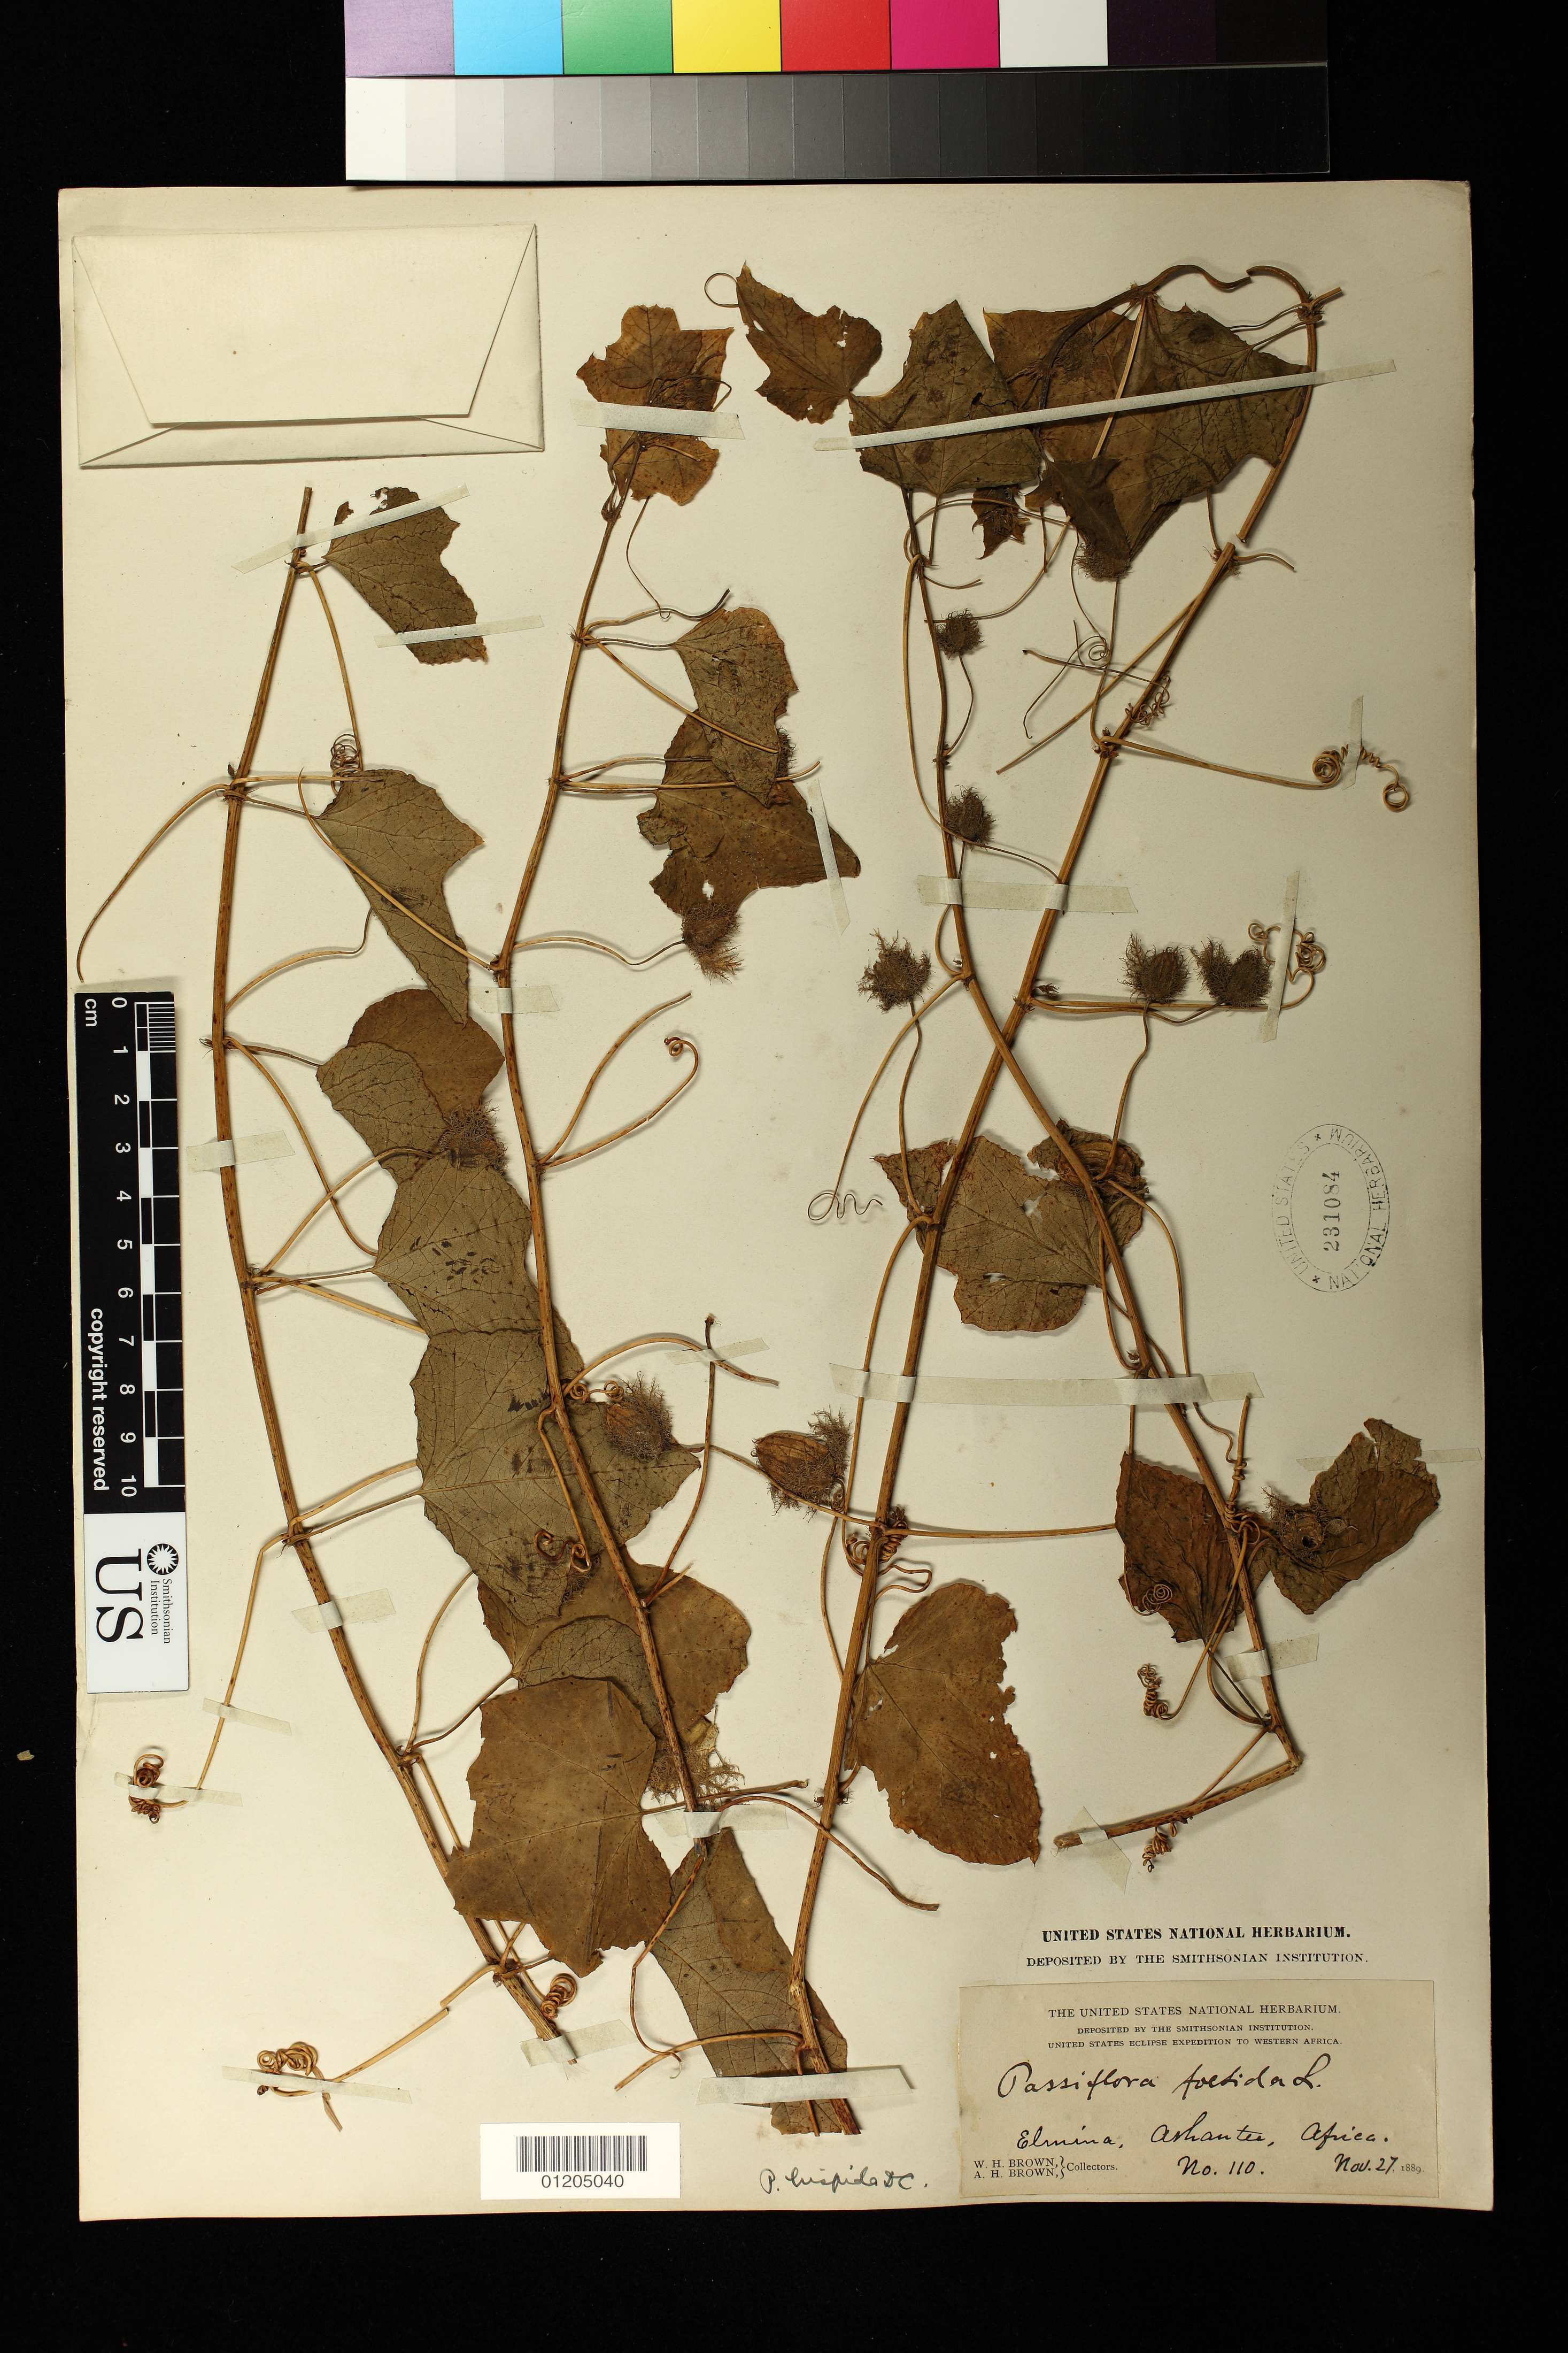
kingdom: Plantae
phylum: Tracheophyta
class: Magnoliopsida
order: Malpighiales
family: Passifloraceae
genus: Passiflora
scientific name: Passiflora foetida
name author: L.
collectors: W. H. Brown & A. H. Brown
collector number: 110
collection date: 1889-11-27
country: Ghana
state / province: Central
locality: Elmina, Ashantee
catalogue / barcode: US 231084